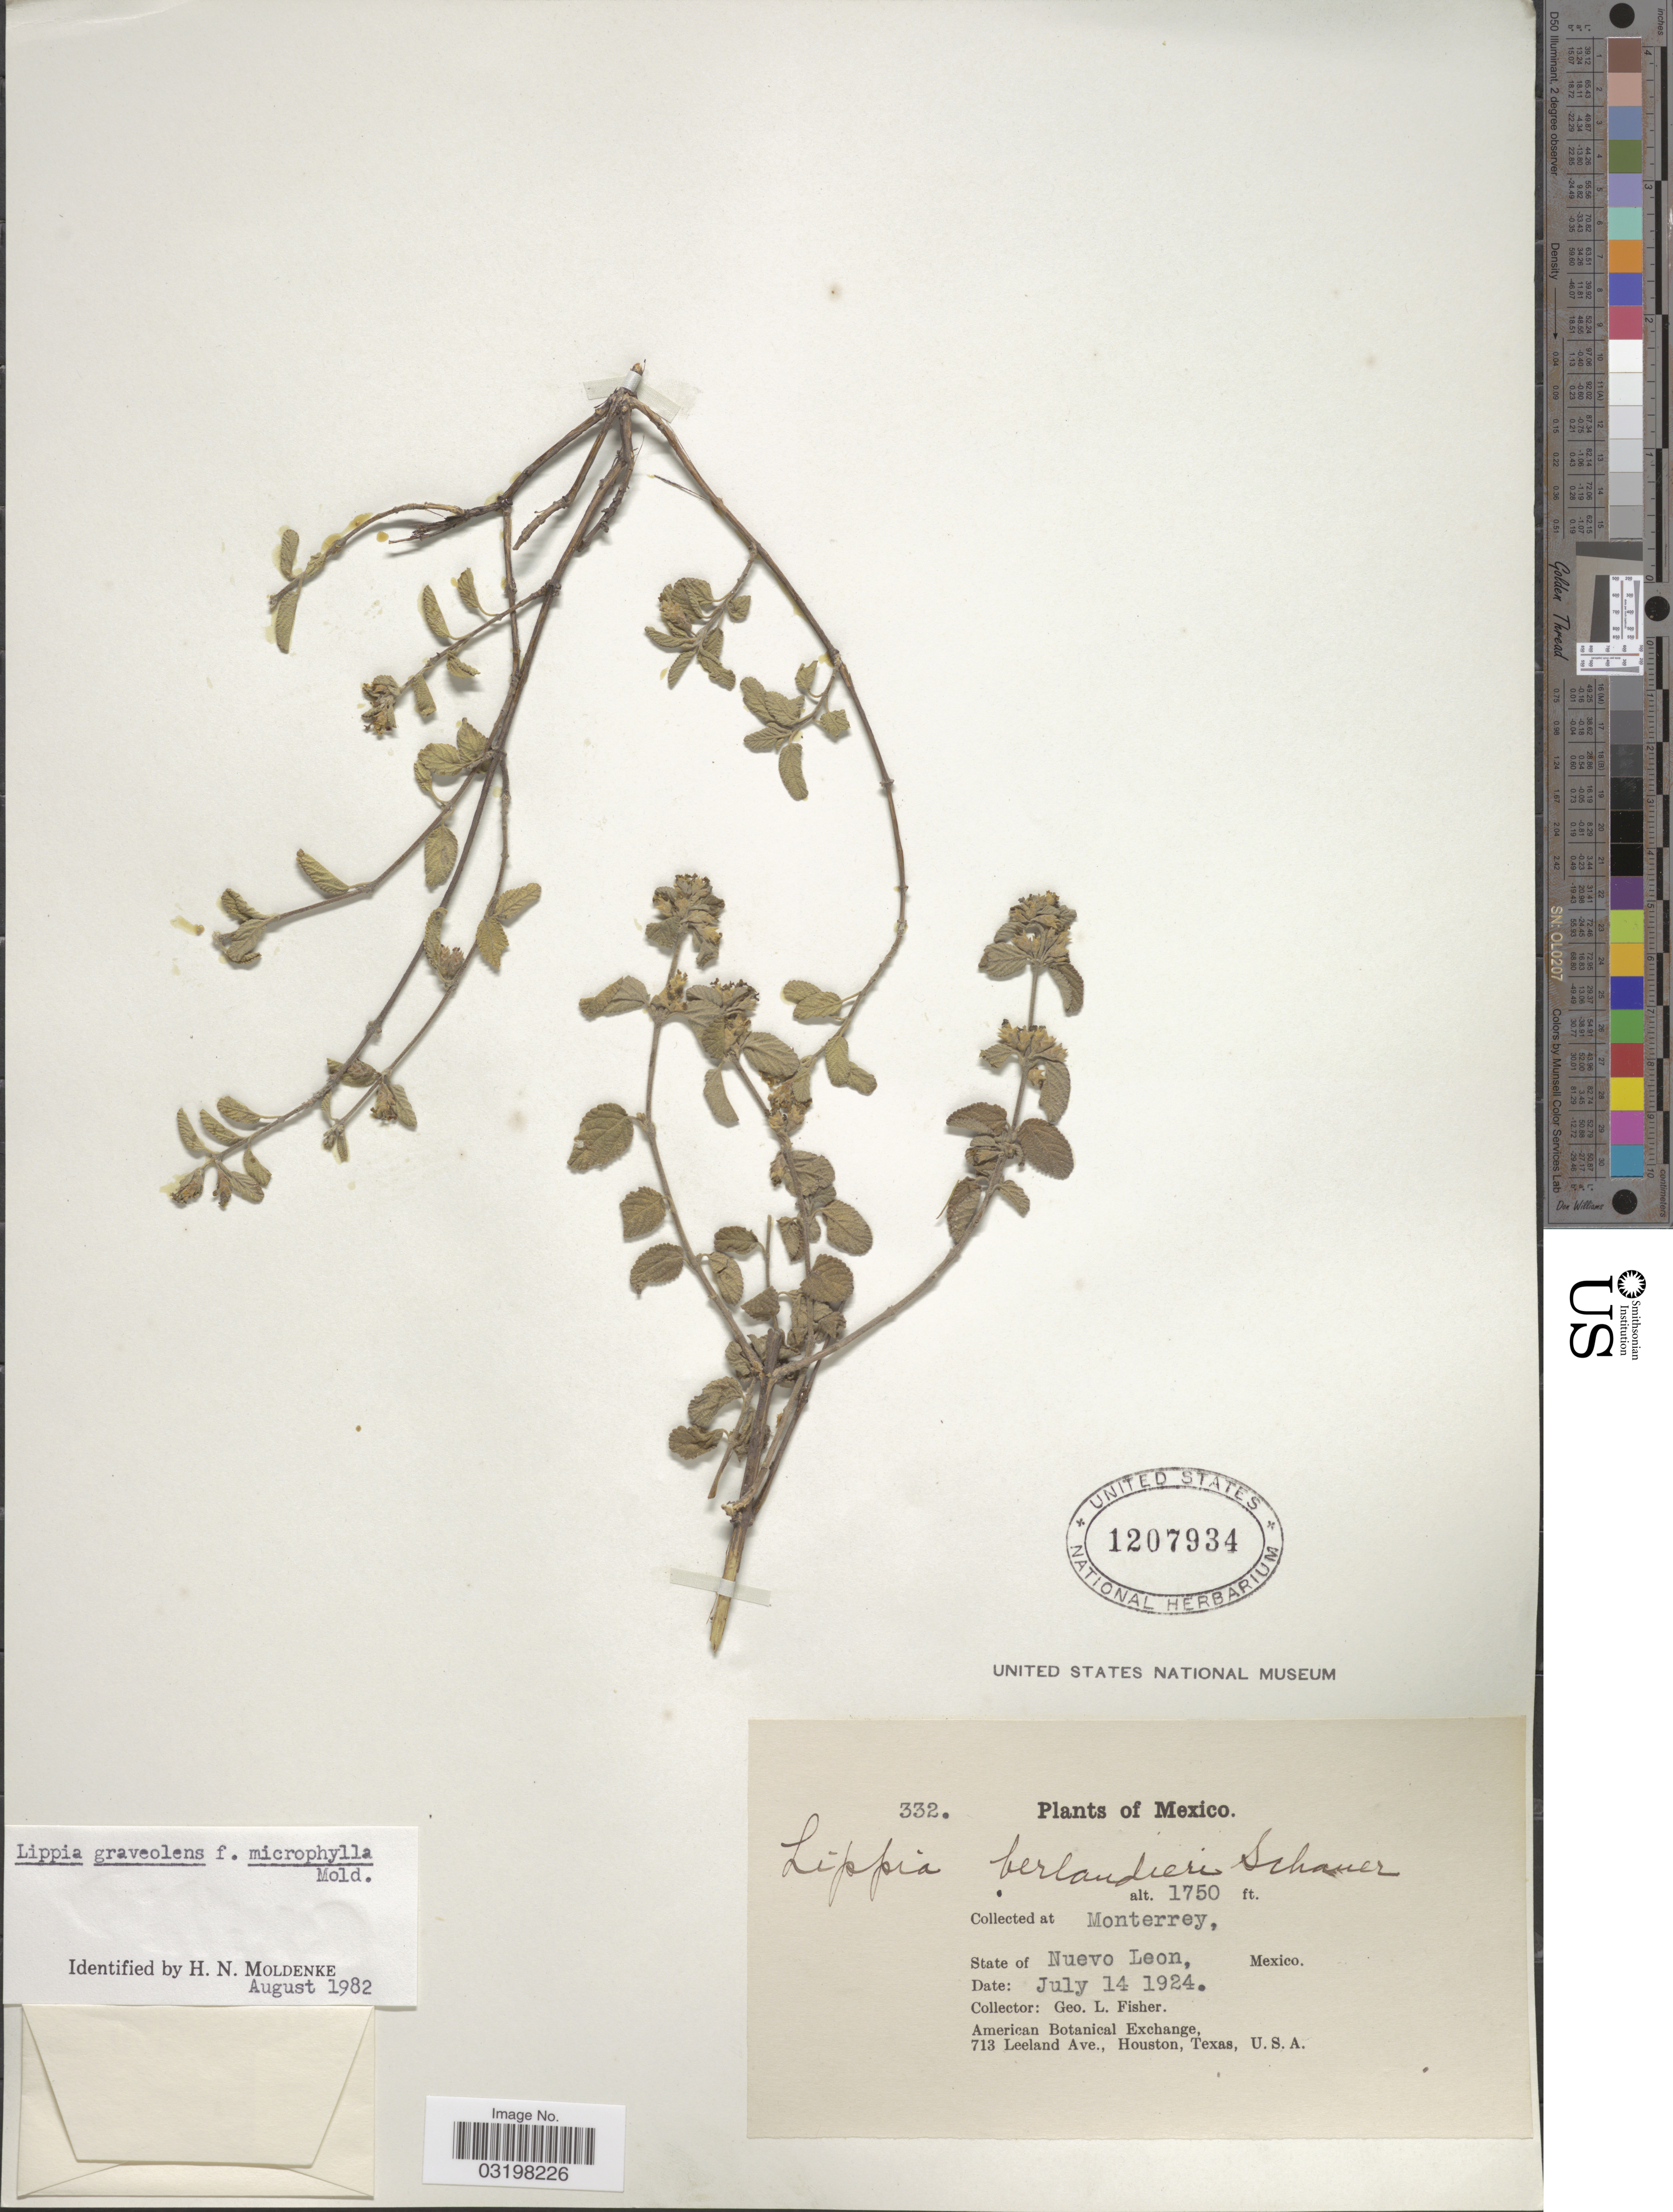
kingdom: Plantae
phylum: Tracheophyta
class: Magnoliopsida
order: Lamiales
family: Verbenaceae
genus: Lippia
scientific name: Lippia graveolens f. microphylla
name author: Kunth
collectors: G. L. Fisher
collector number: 332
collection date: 1924-07-14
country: Mexico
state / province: Nuevo León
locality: Monterrey.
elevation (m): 533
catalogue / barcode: US 1207934